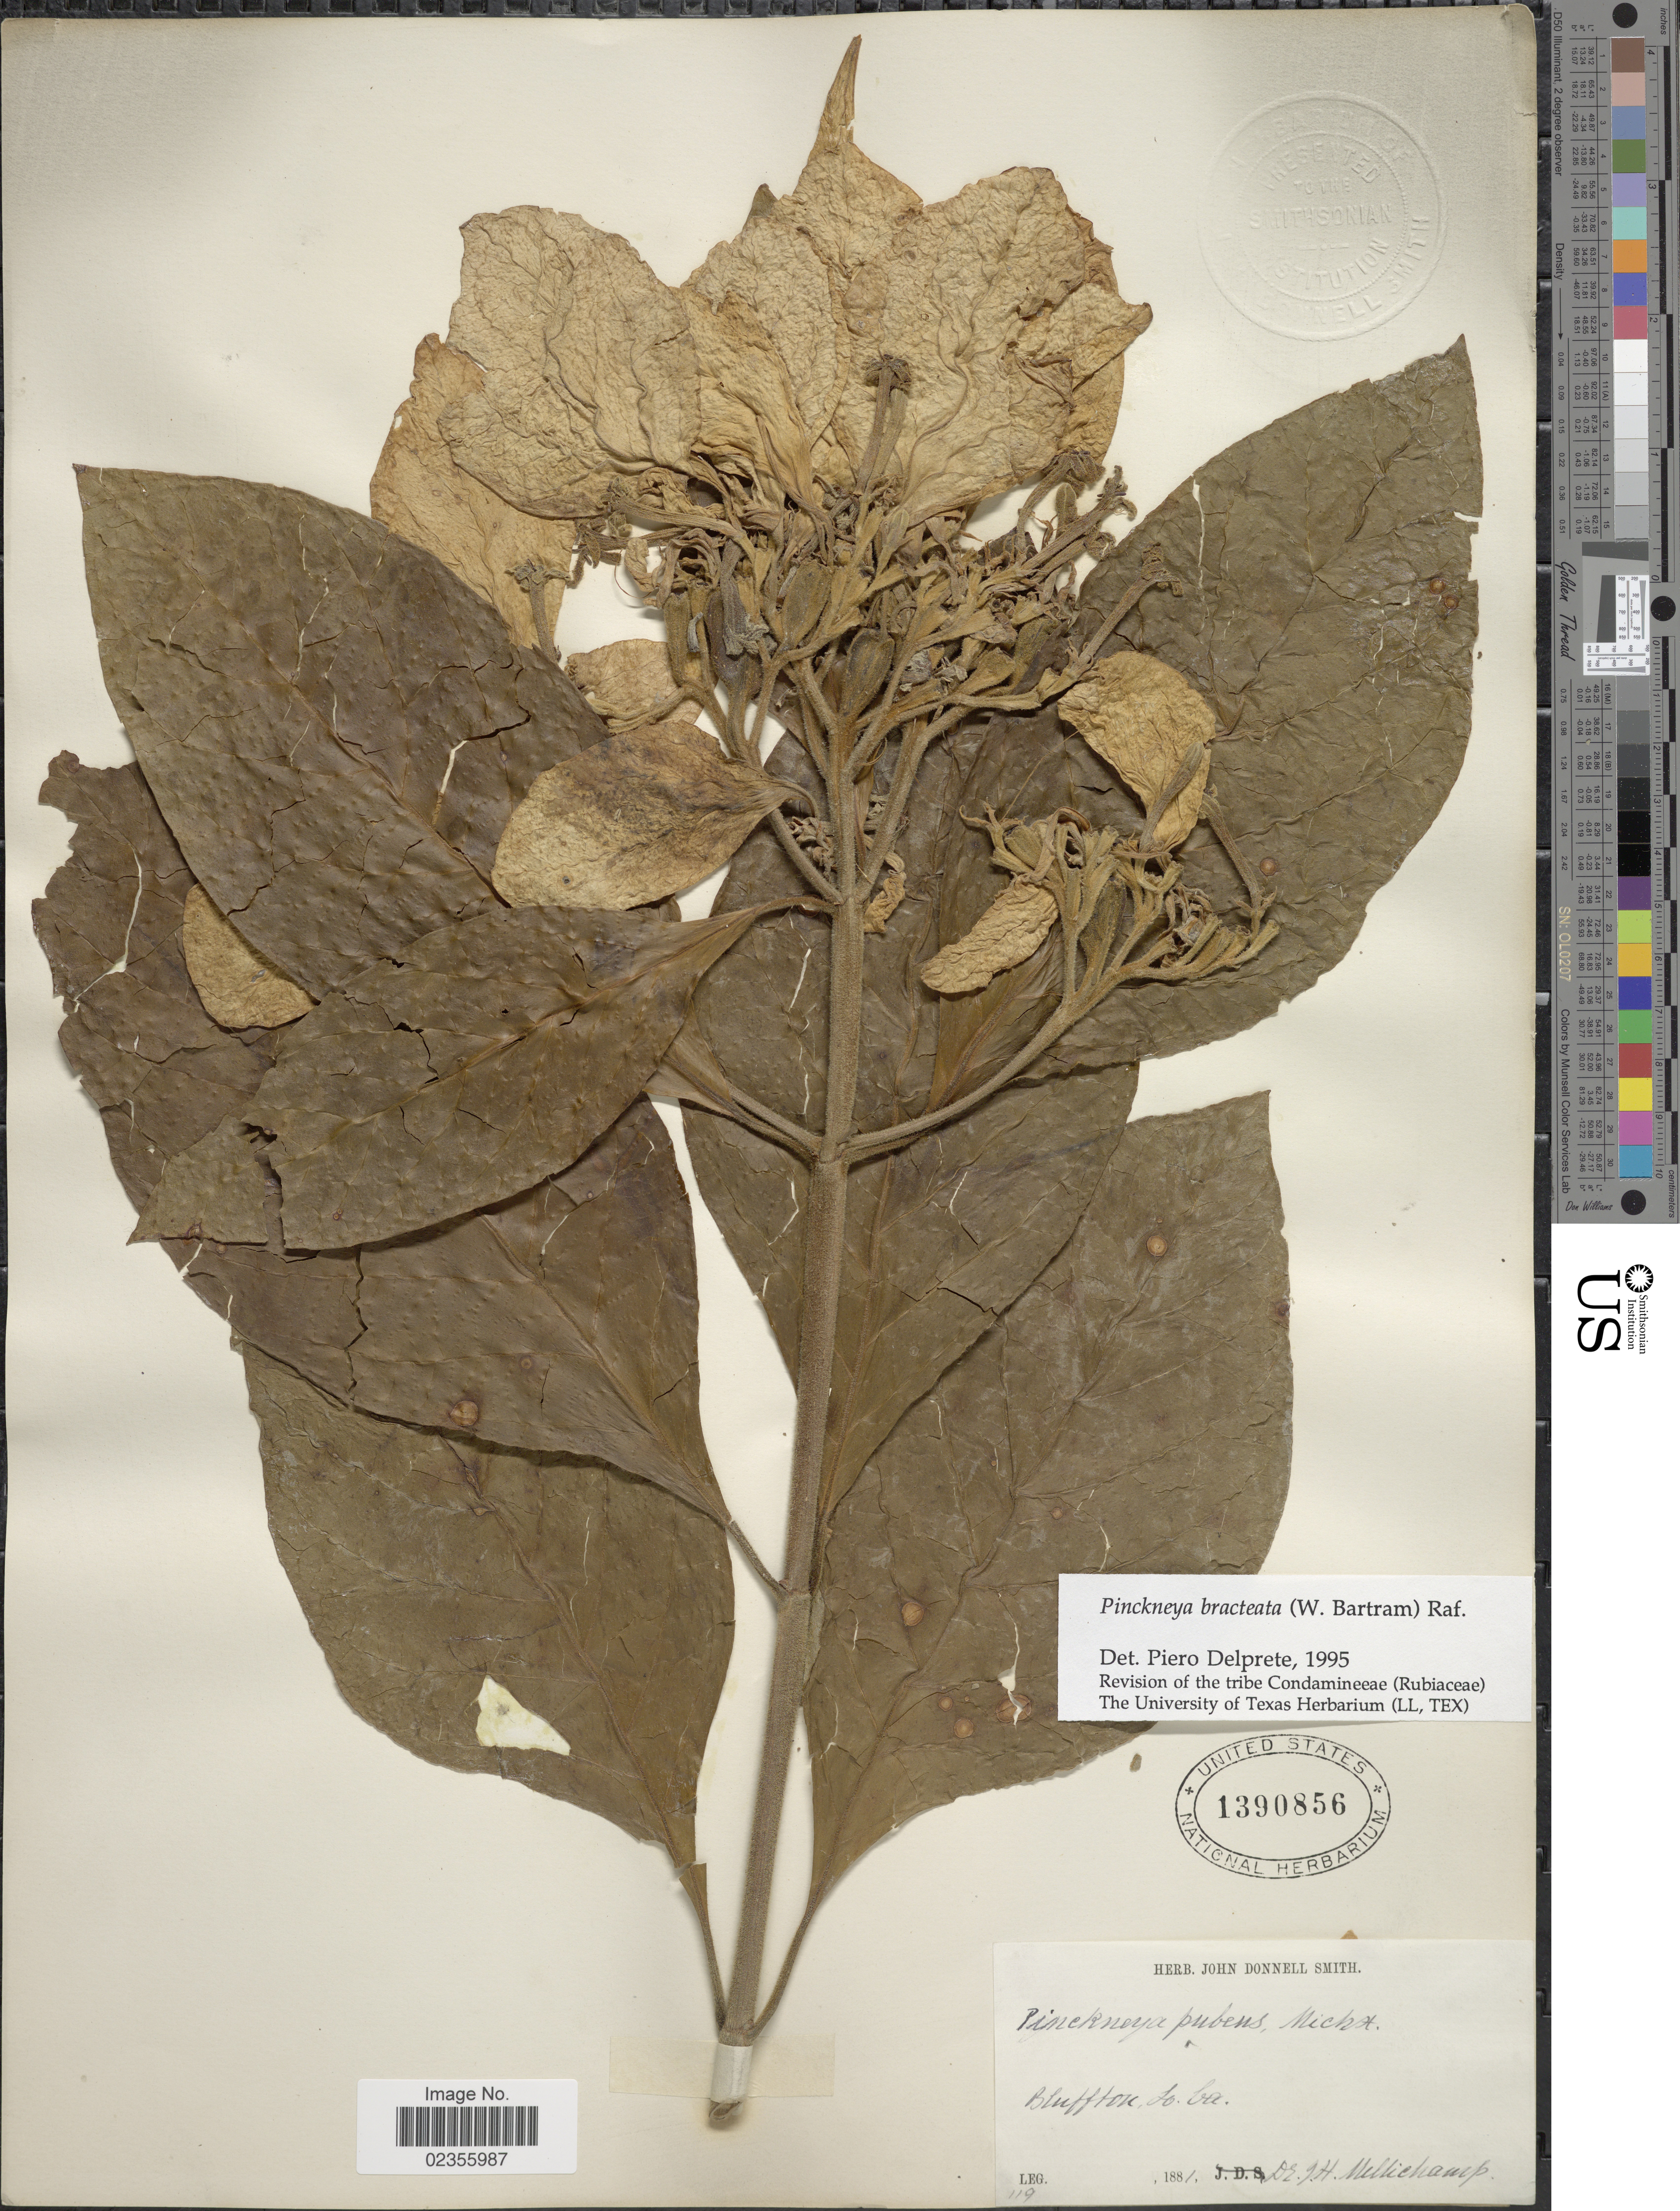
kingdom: Plantae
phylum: Tracheophyta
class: Magnoliopsida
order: Gentianales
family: Rubiaceae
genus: Pinckneya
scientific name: Pinckneya pubens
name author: Michx.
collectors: J. H. Mellichamp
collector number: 119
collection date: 1881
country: United States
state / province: South Carolina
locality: Bluffton, So. Ca.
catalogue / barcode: US 1390856